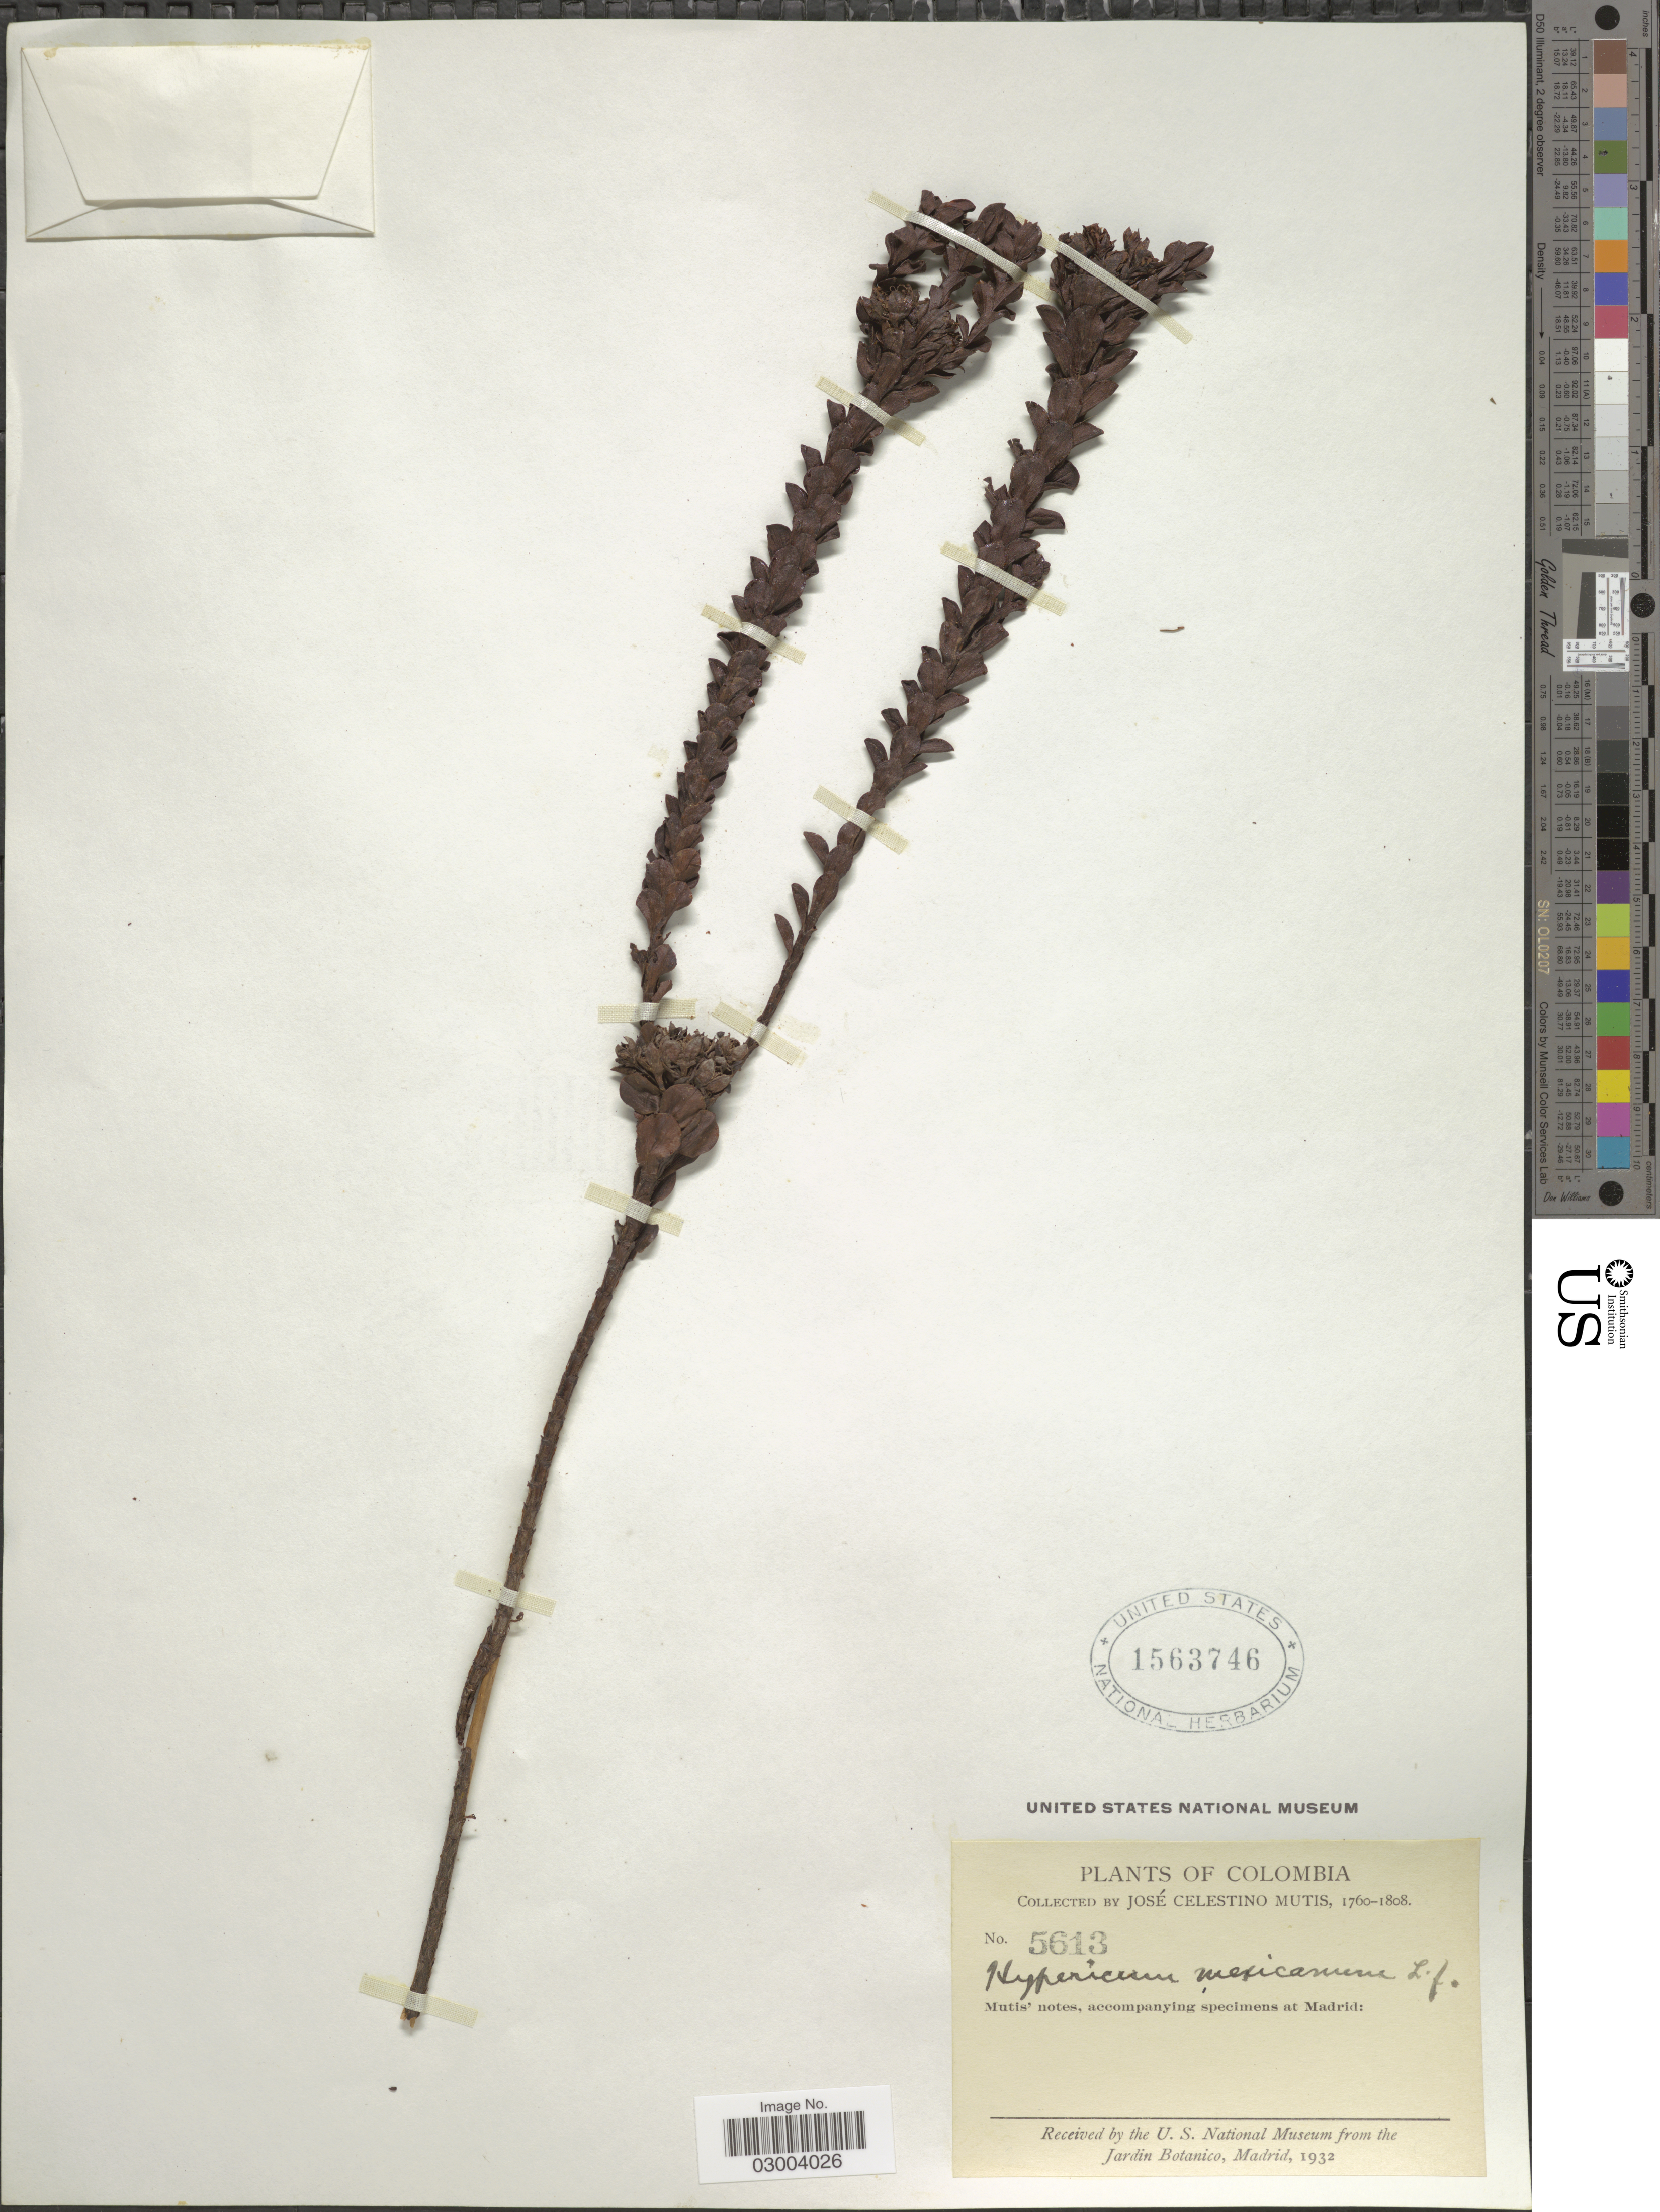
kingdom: Plantae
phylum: Tracheophyta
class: Magnoliopsida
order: Malpighiales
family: Hypericaceae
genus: Hypericum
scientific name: Hypericum mexicanum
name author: L.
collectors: J. C. B. Mutis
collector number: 5613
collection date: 1760/1808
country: Colombia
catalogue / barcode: US 1563746